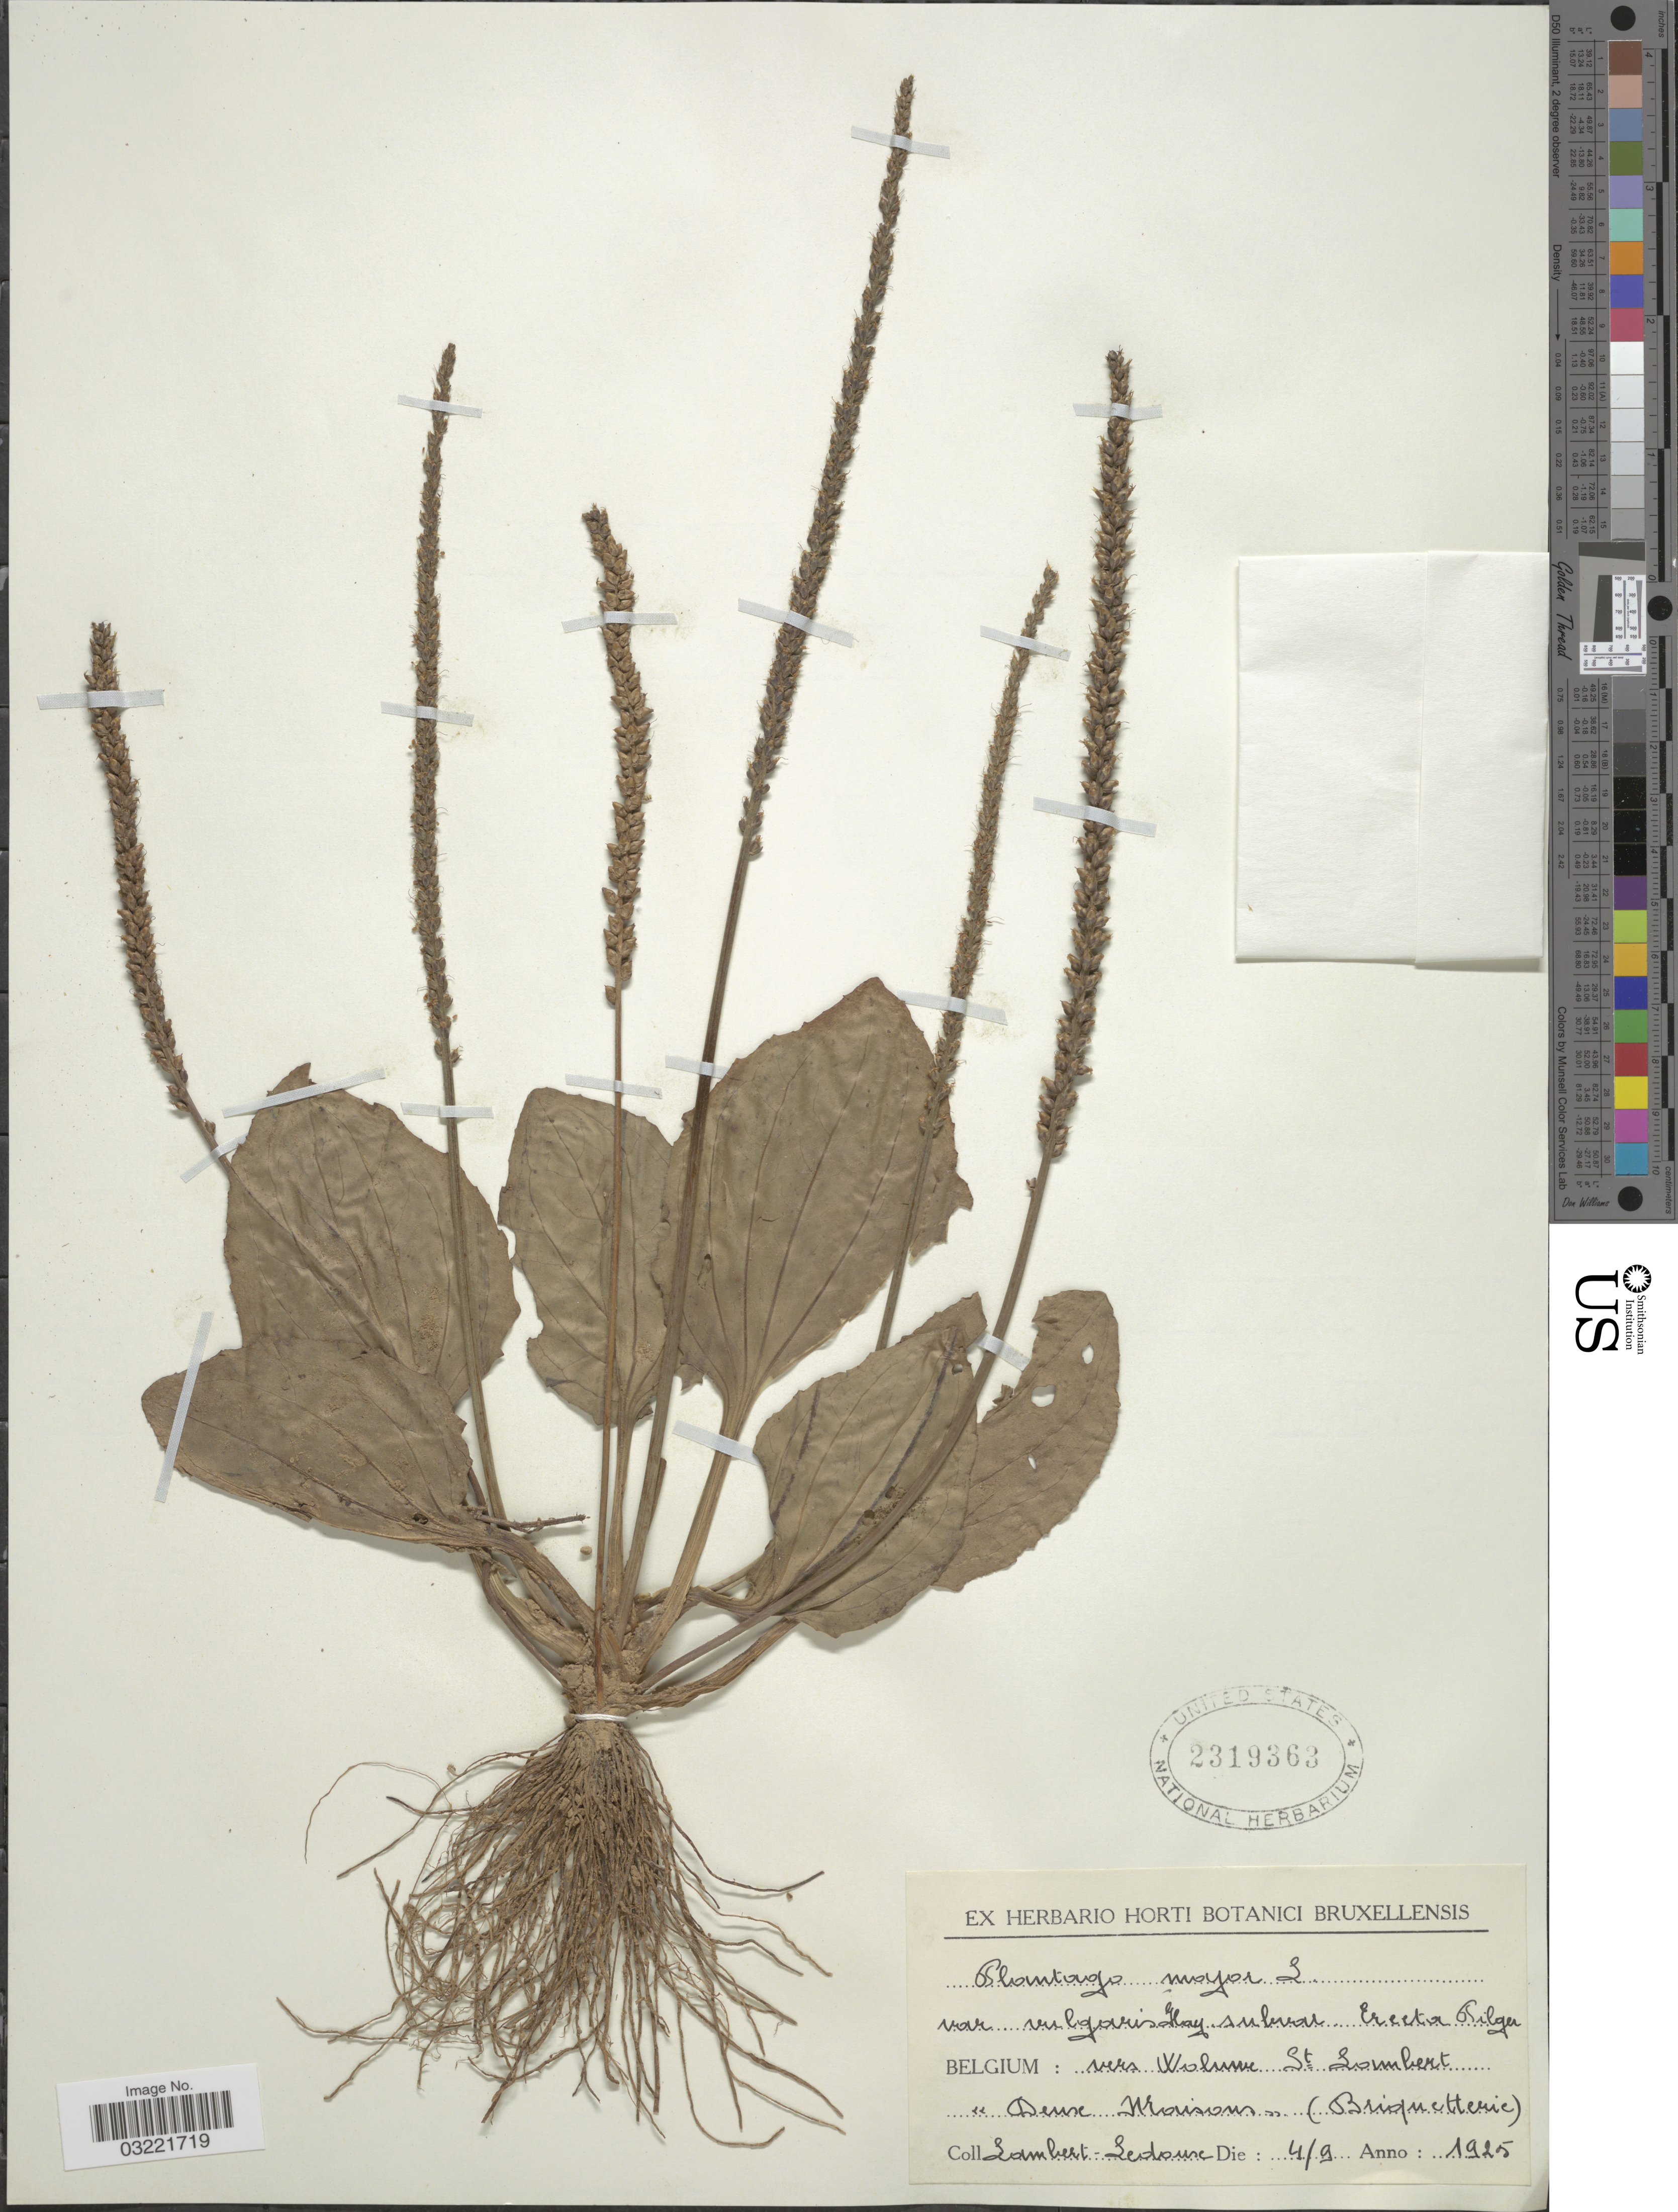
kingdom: Plantae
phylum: Tracheophyta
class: Magnoliopsida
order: Lamiales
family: Plantaginaceae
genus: Plantago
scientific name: Plantago major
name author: L.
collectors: Lambert-Ledoux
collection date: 1925-09-04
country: Belgium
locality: Vers Woluwe St. Lombert Deux Maisons (Briquetterie).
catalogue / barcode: US 2319363